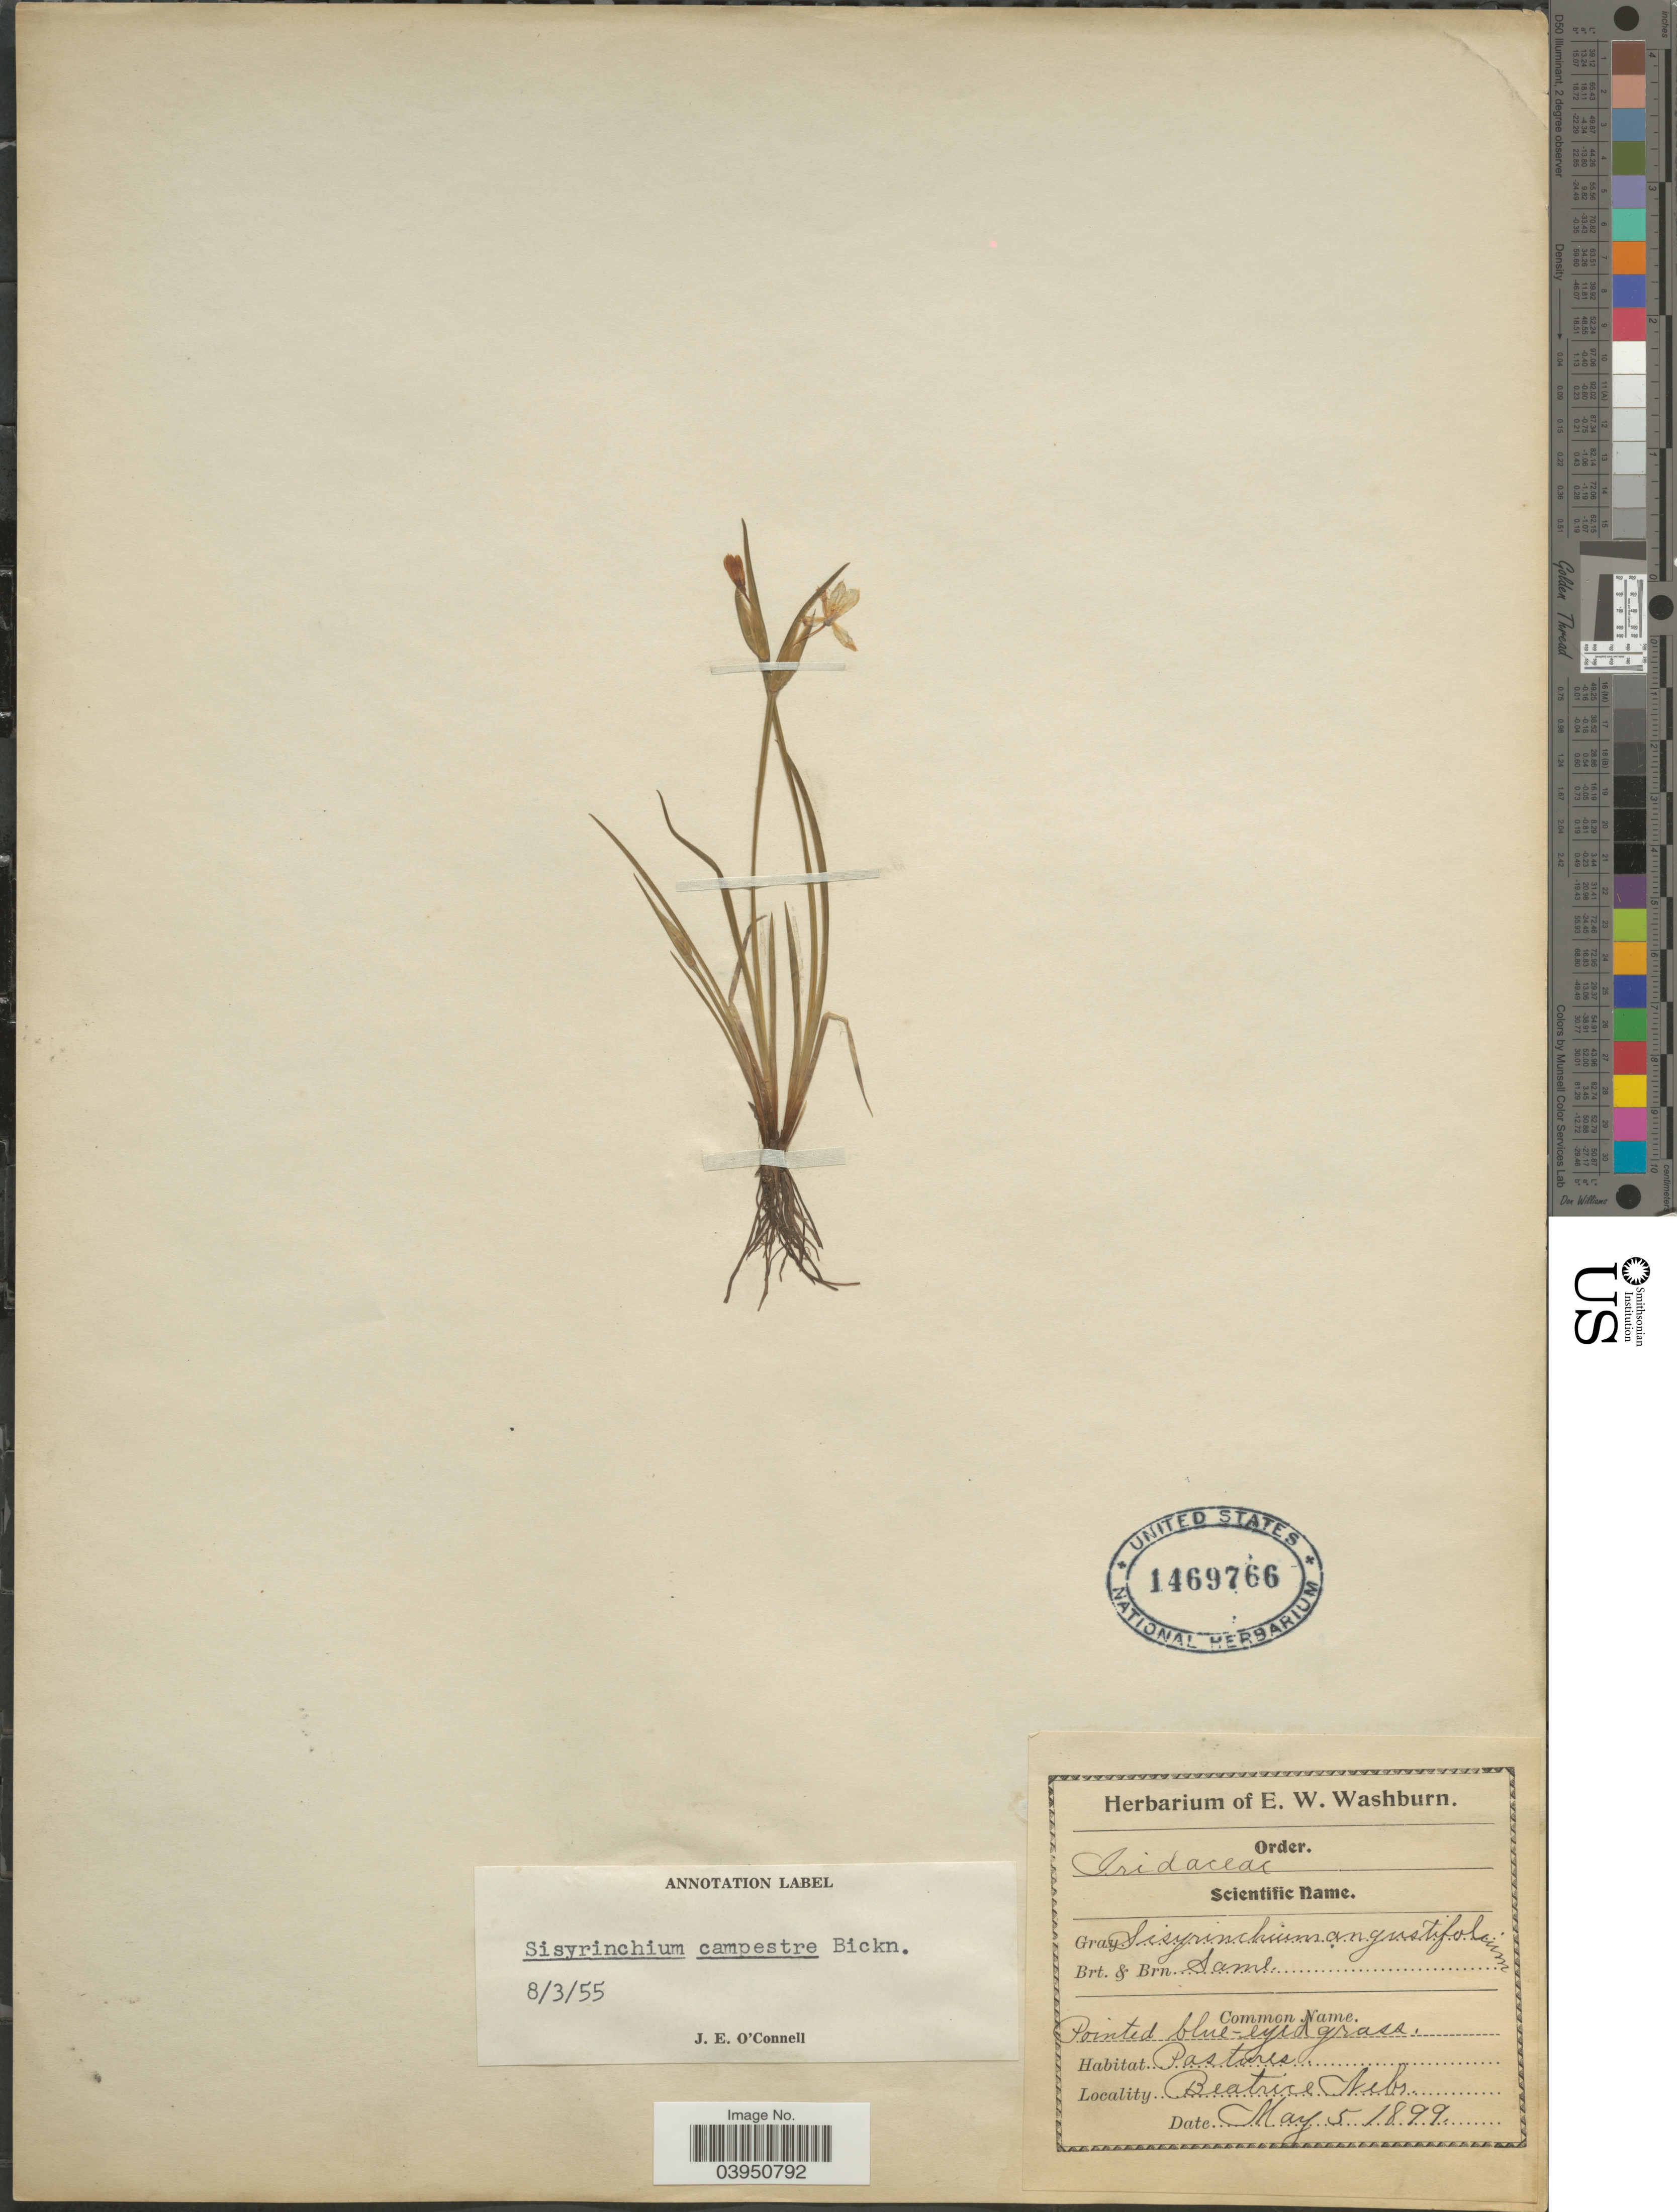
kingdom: Plantae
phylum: Tracheophyta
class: Liliopsida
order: Asparagales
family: Iridaceae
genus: Sisyrinchium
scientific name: Sisyrinchium campestre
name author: E.P. Bicknell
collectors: ex herb. E. W. Washburn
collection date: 1899-05-05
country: United States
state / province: Nebraska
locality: Beatrice.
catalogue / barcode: US 1469766